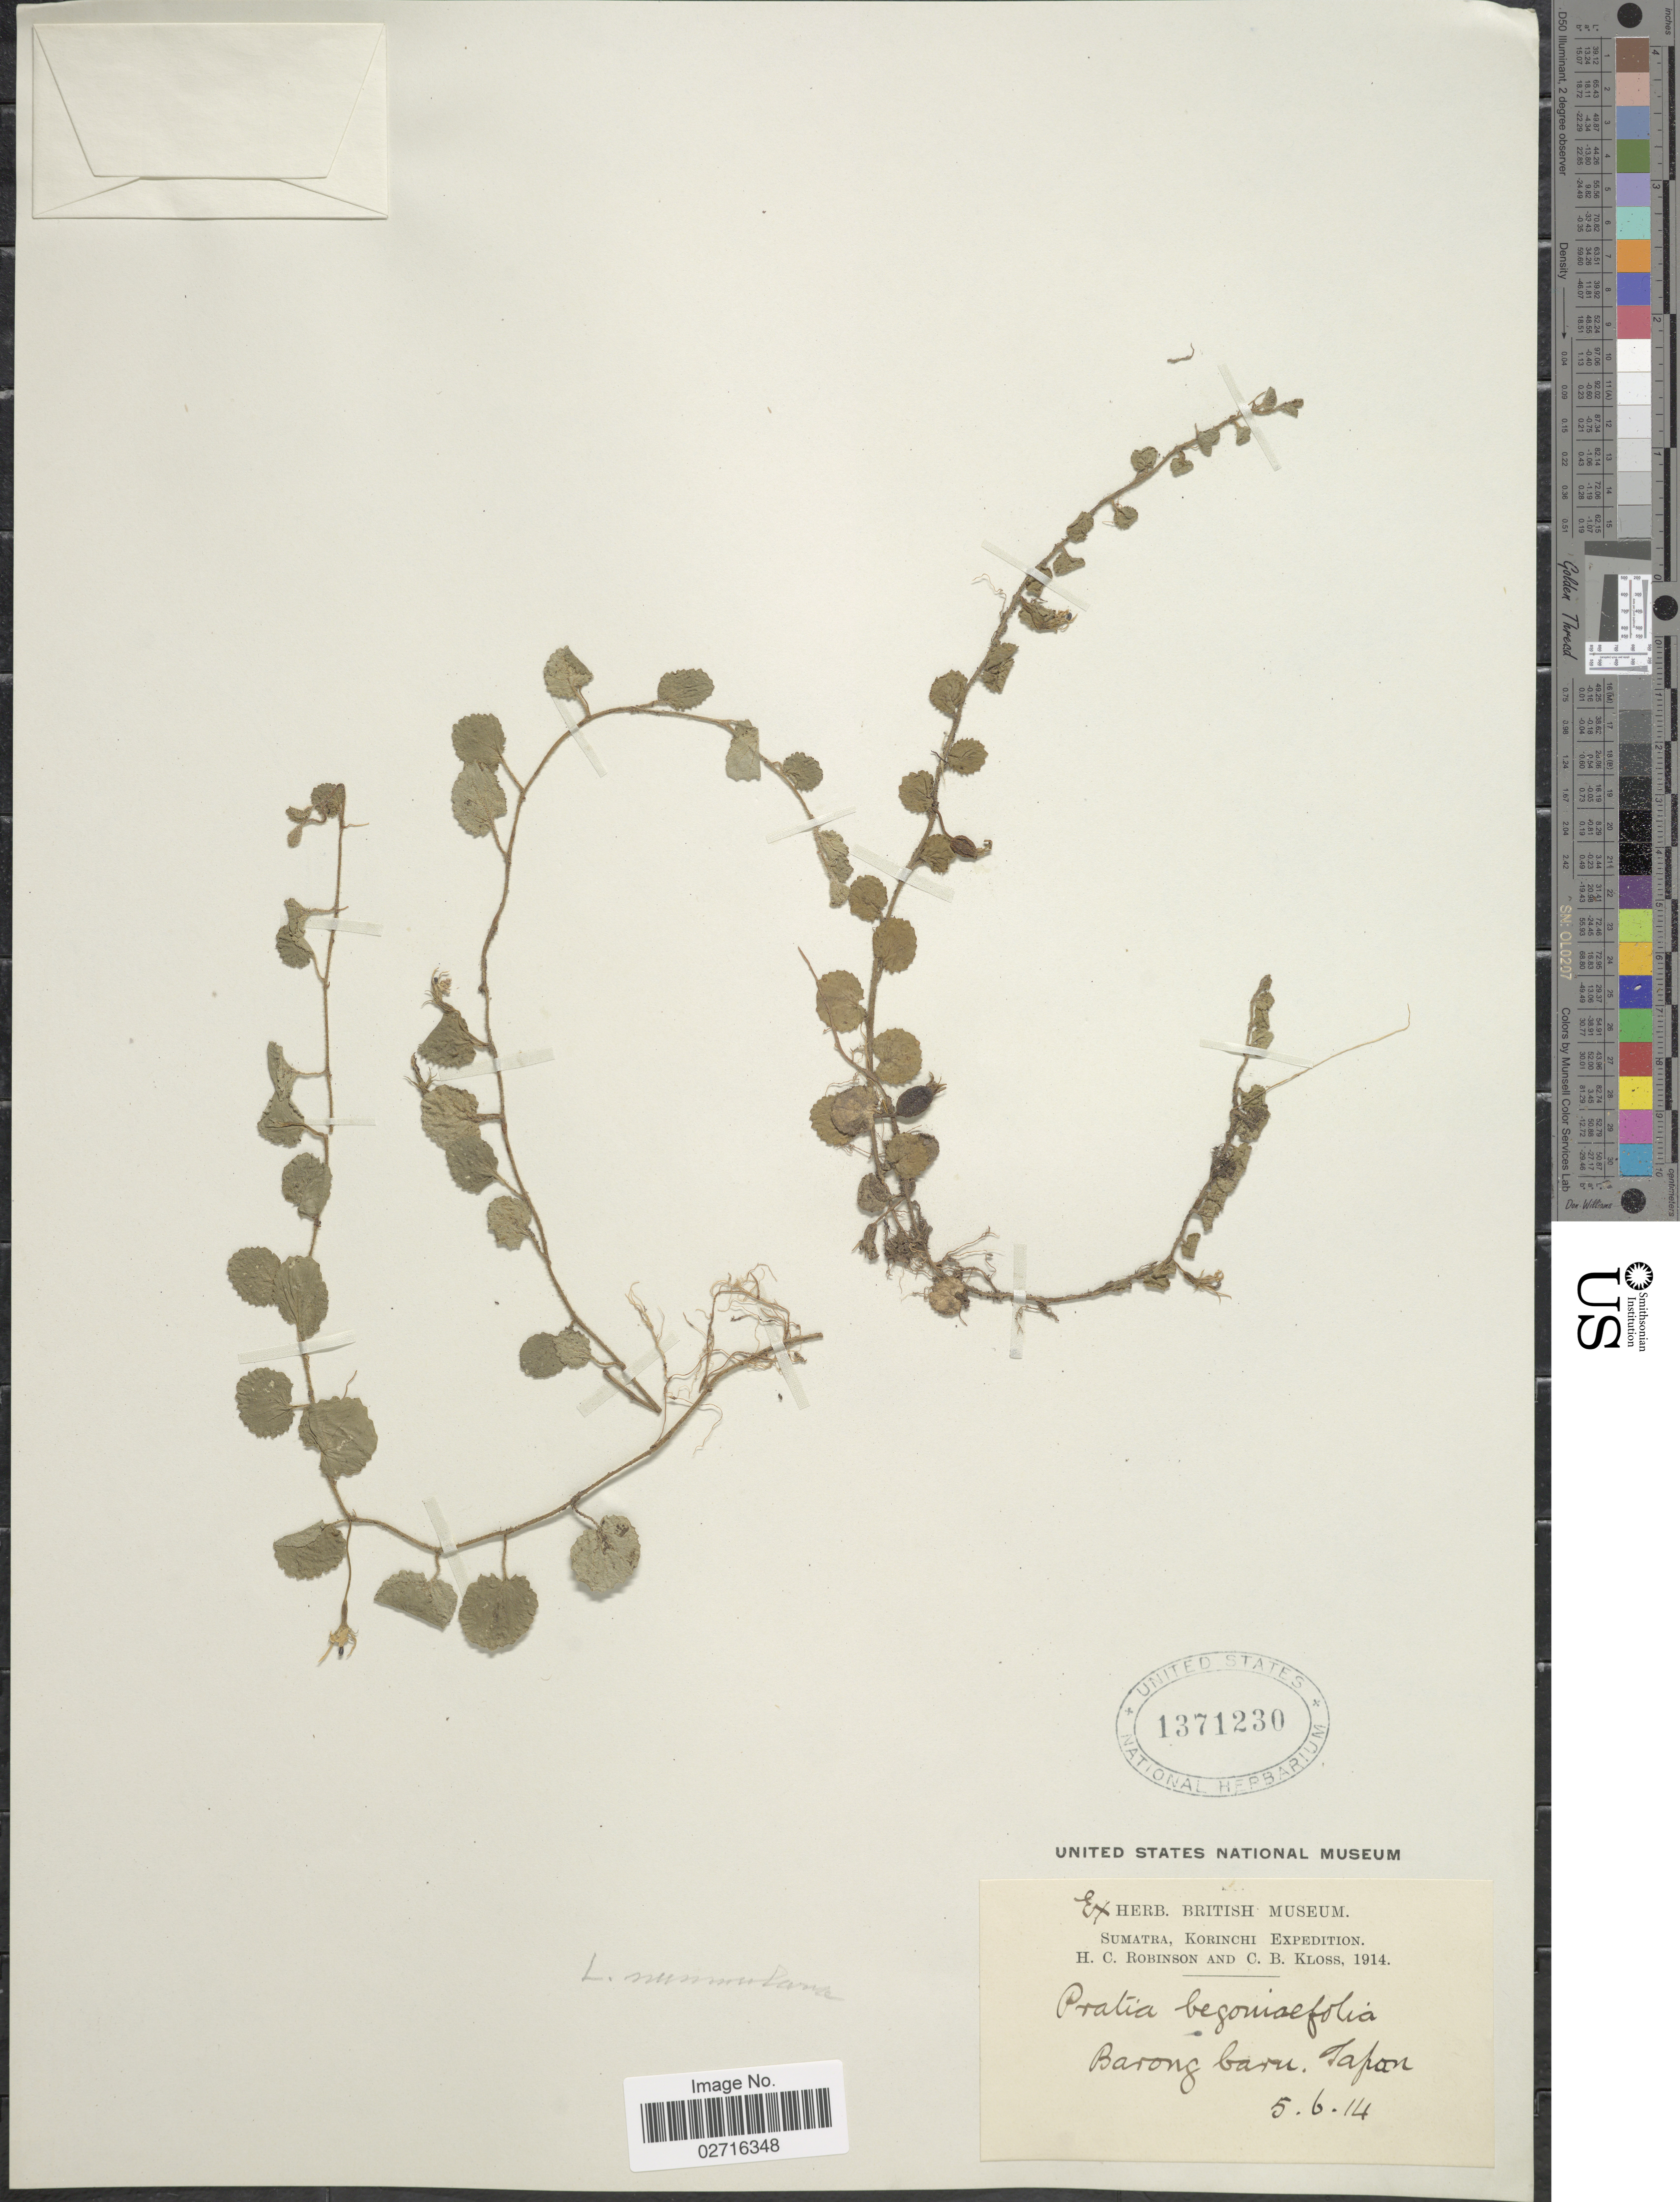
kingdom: Plantae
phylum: Tracheophyta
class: Magnoliopsida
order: Asterales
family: Campanulaceae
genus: Pratia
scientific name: Pratia nummularia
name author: (Lam.) A. Braun & Asch.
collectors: H. C. Robinson & C. Kloss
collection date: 1914-06-05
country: Indonesia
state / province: Sumatra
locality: Korinchi, Barong baru, Tapon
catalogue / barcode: US 1371230